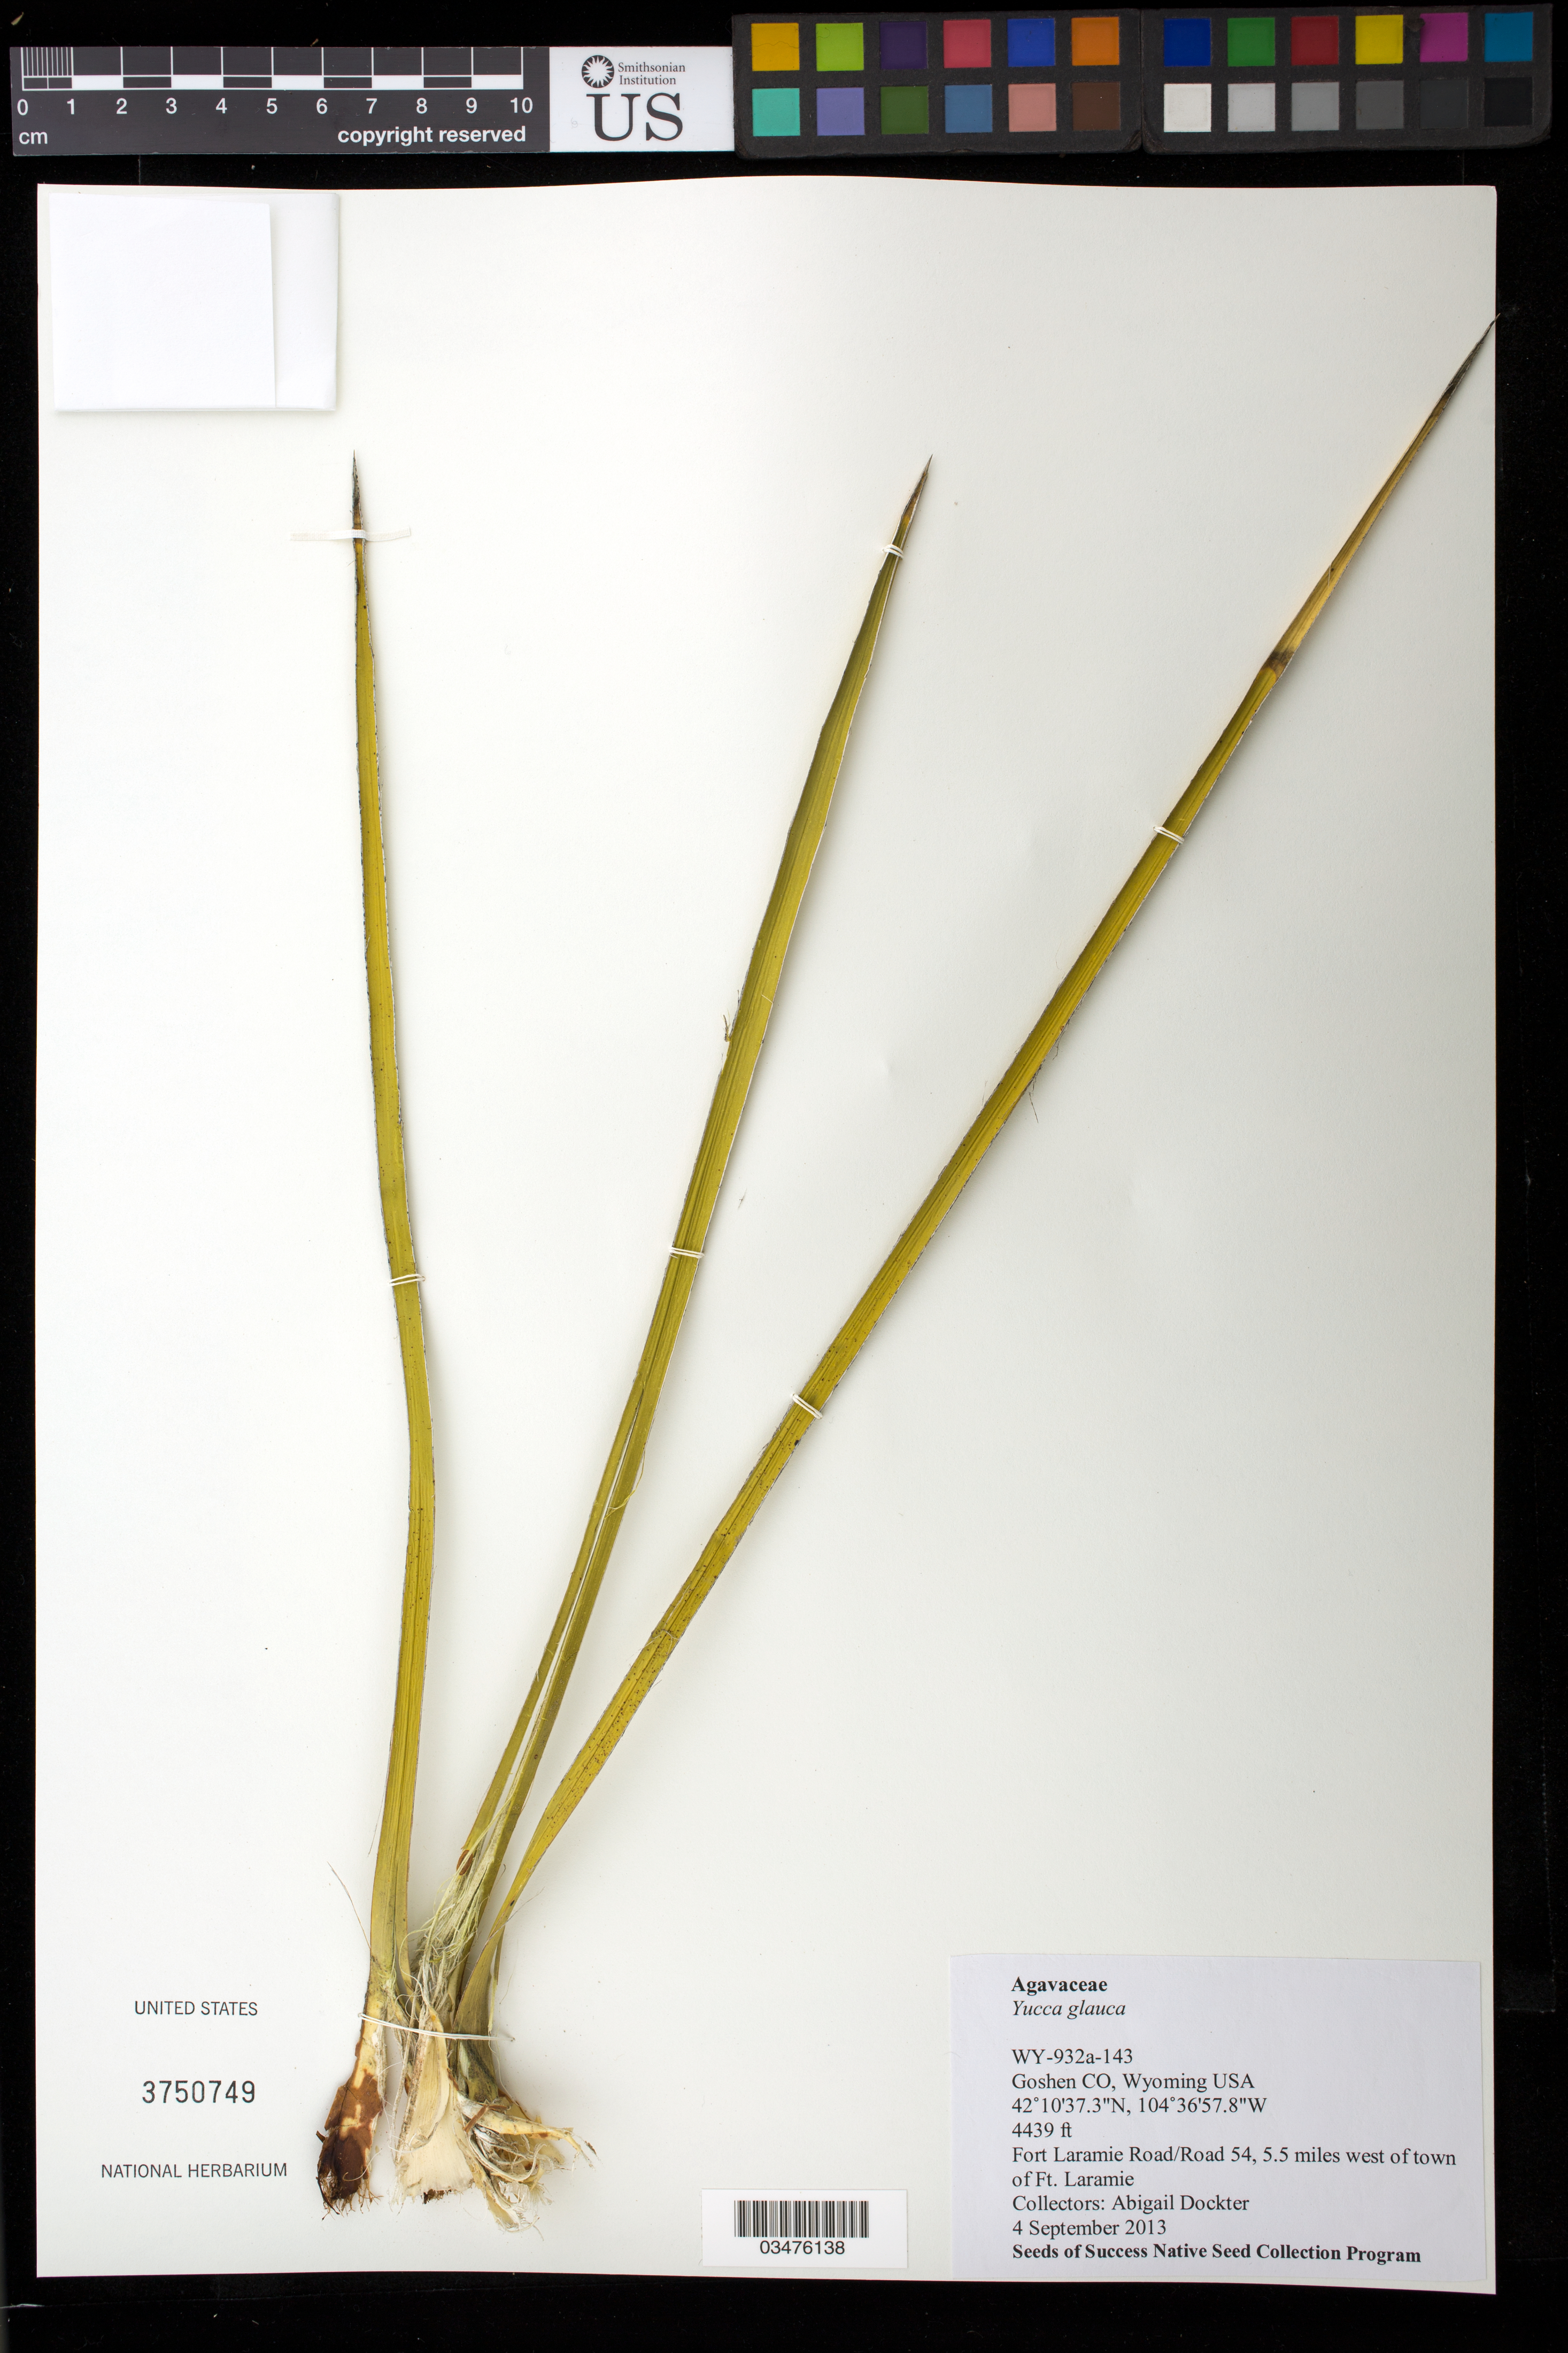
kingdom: Plantae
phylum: Tracheophyta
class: Liliopsida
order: Asparagales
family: Asparagaceae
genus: Yucca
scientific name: Yucca glauca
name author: Nutt.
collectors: A. Dockter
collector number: WY932A-143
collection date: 2013-09-04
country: United States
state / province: Wyoming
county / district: Goshen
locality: Fort Laramie Road/Road 54, 5.5 mi. west of townof Ft. Laramie.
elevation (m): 1353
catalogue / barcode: US 3750749